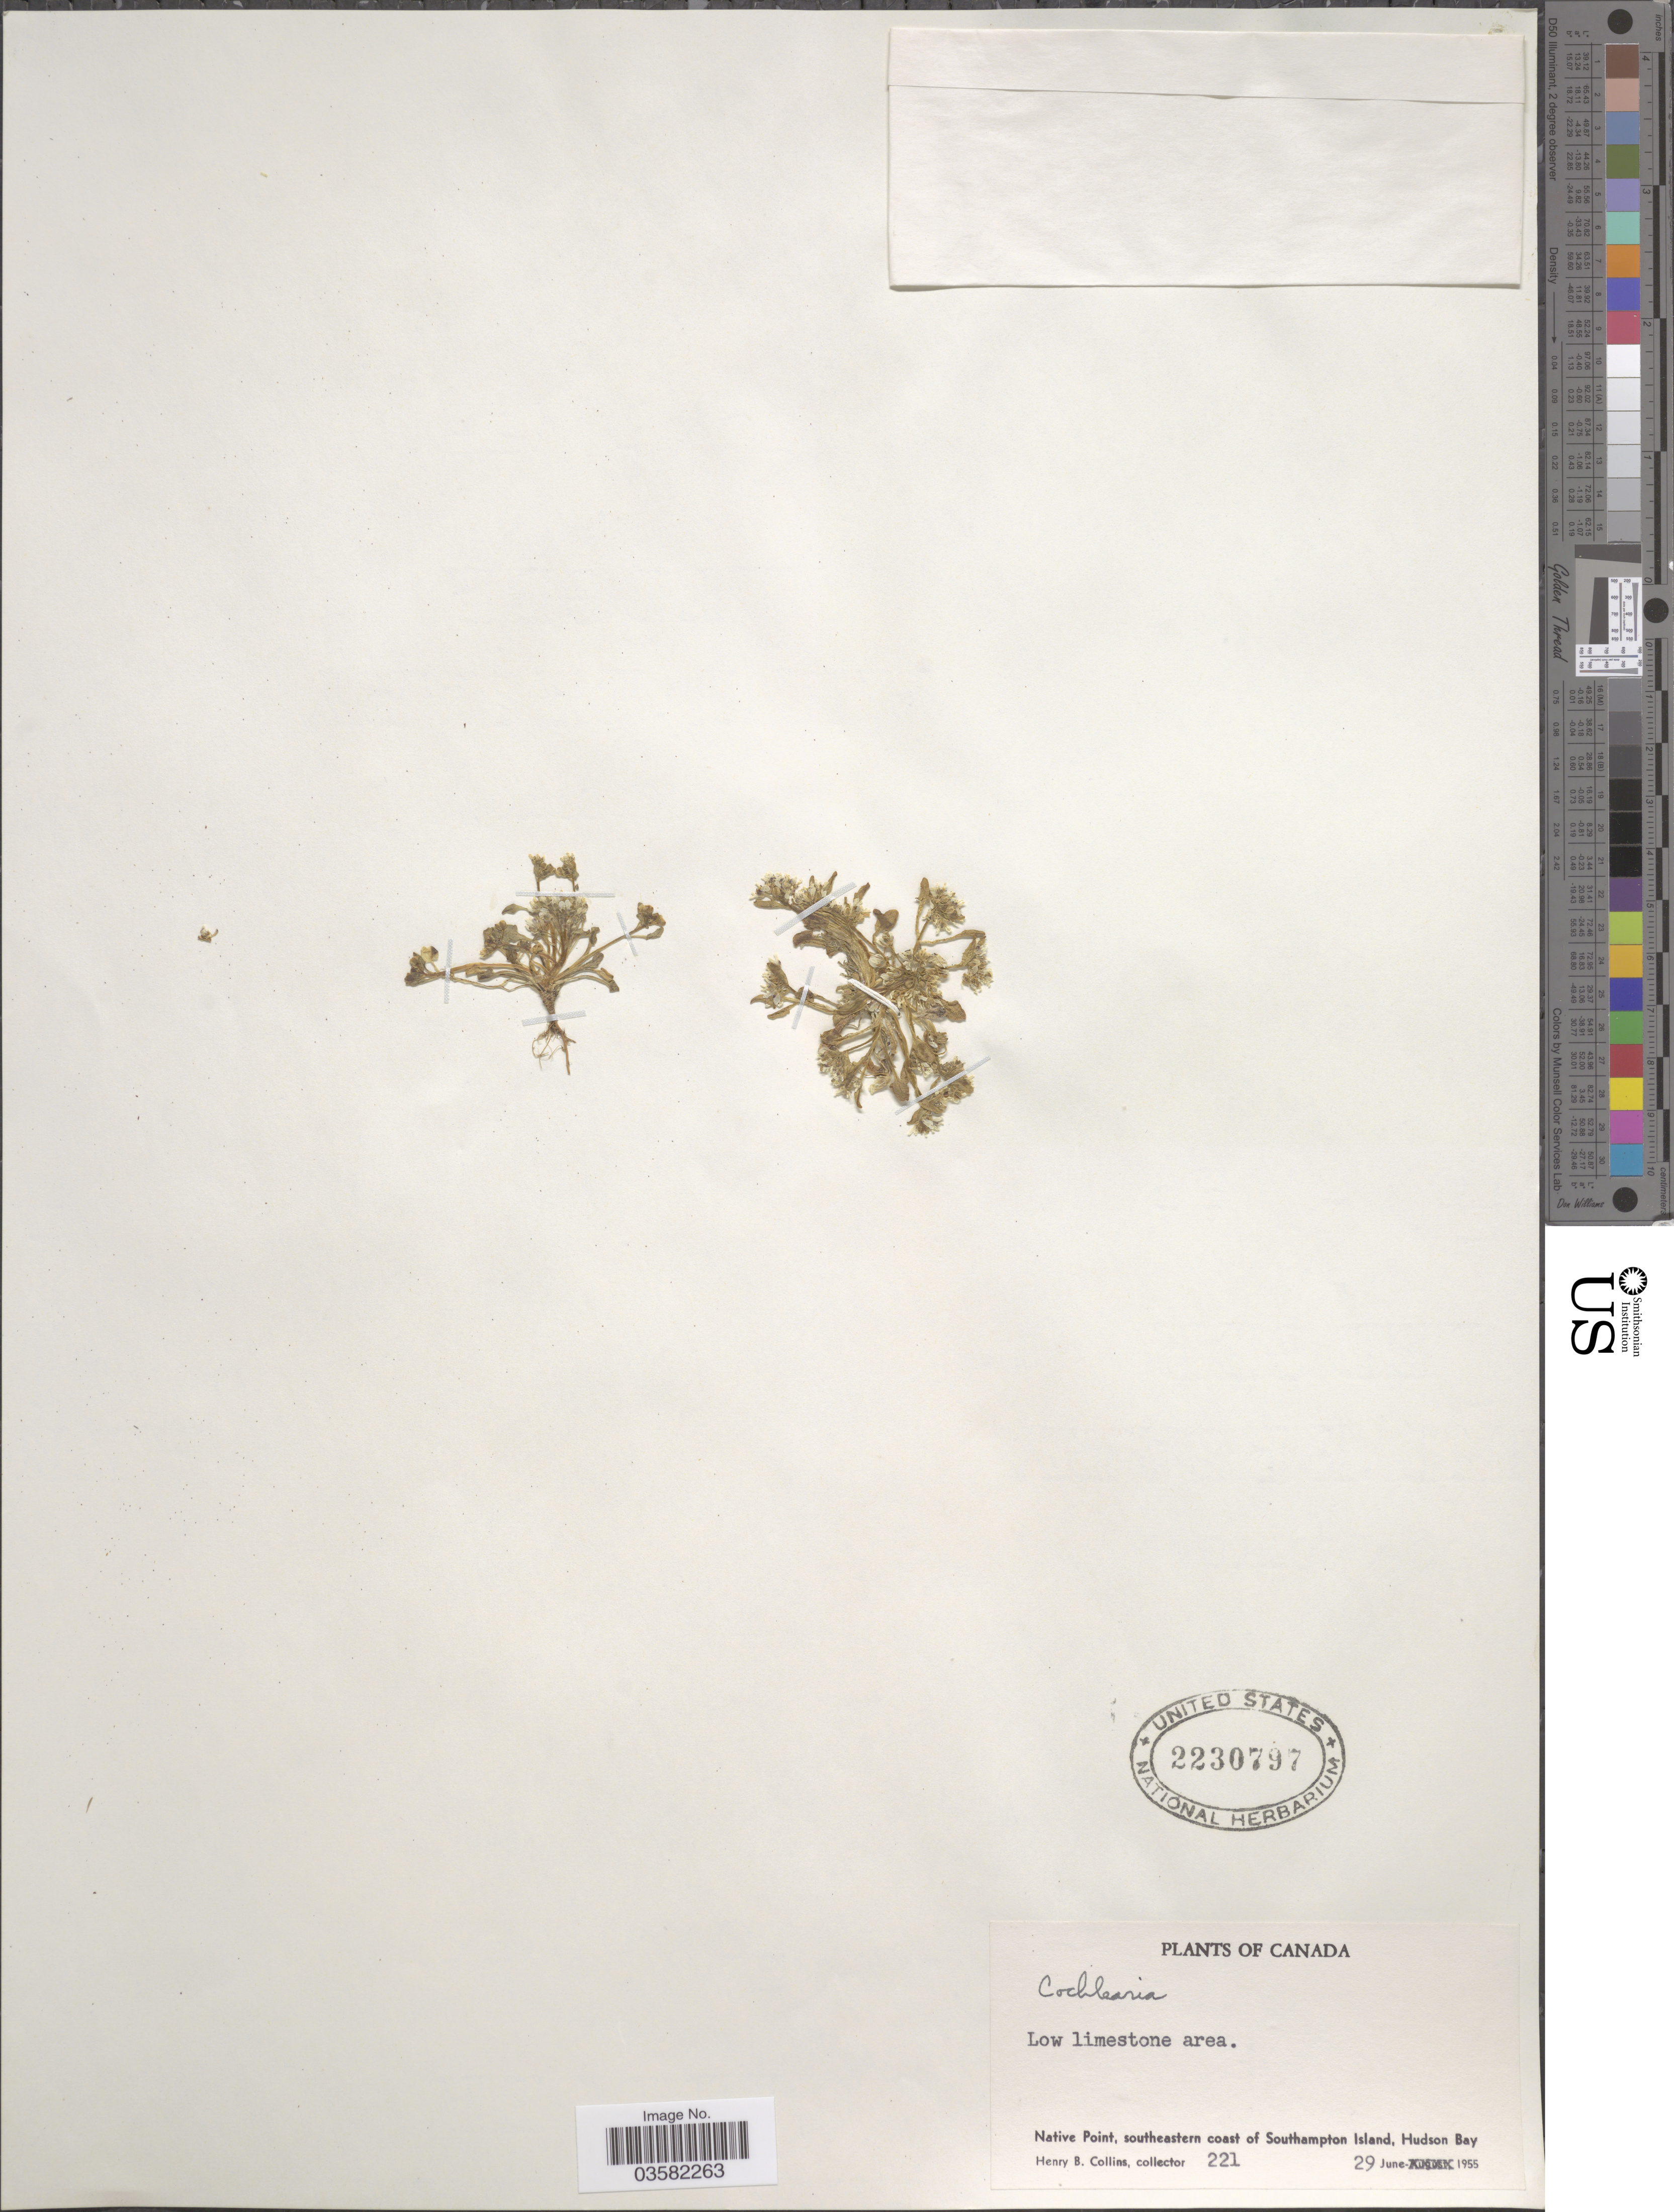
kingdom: Plantae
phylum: Tracheophyta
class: Magnoliopsida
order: Brassicales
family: Brassicaceae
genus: Cochlearia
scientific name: Cochlearia sp.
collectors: H. Collins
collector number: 221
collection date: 1955-06-29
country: Canada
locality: Native Point, southeastern coast of Southampton Island, Hudson Bay.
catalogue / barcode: US 2230797